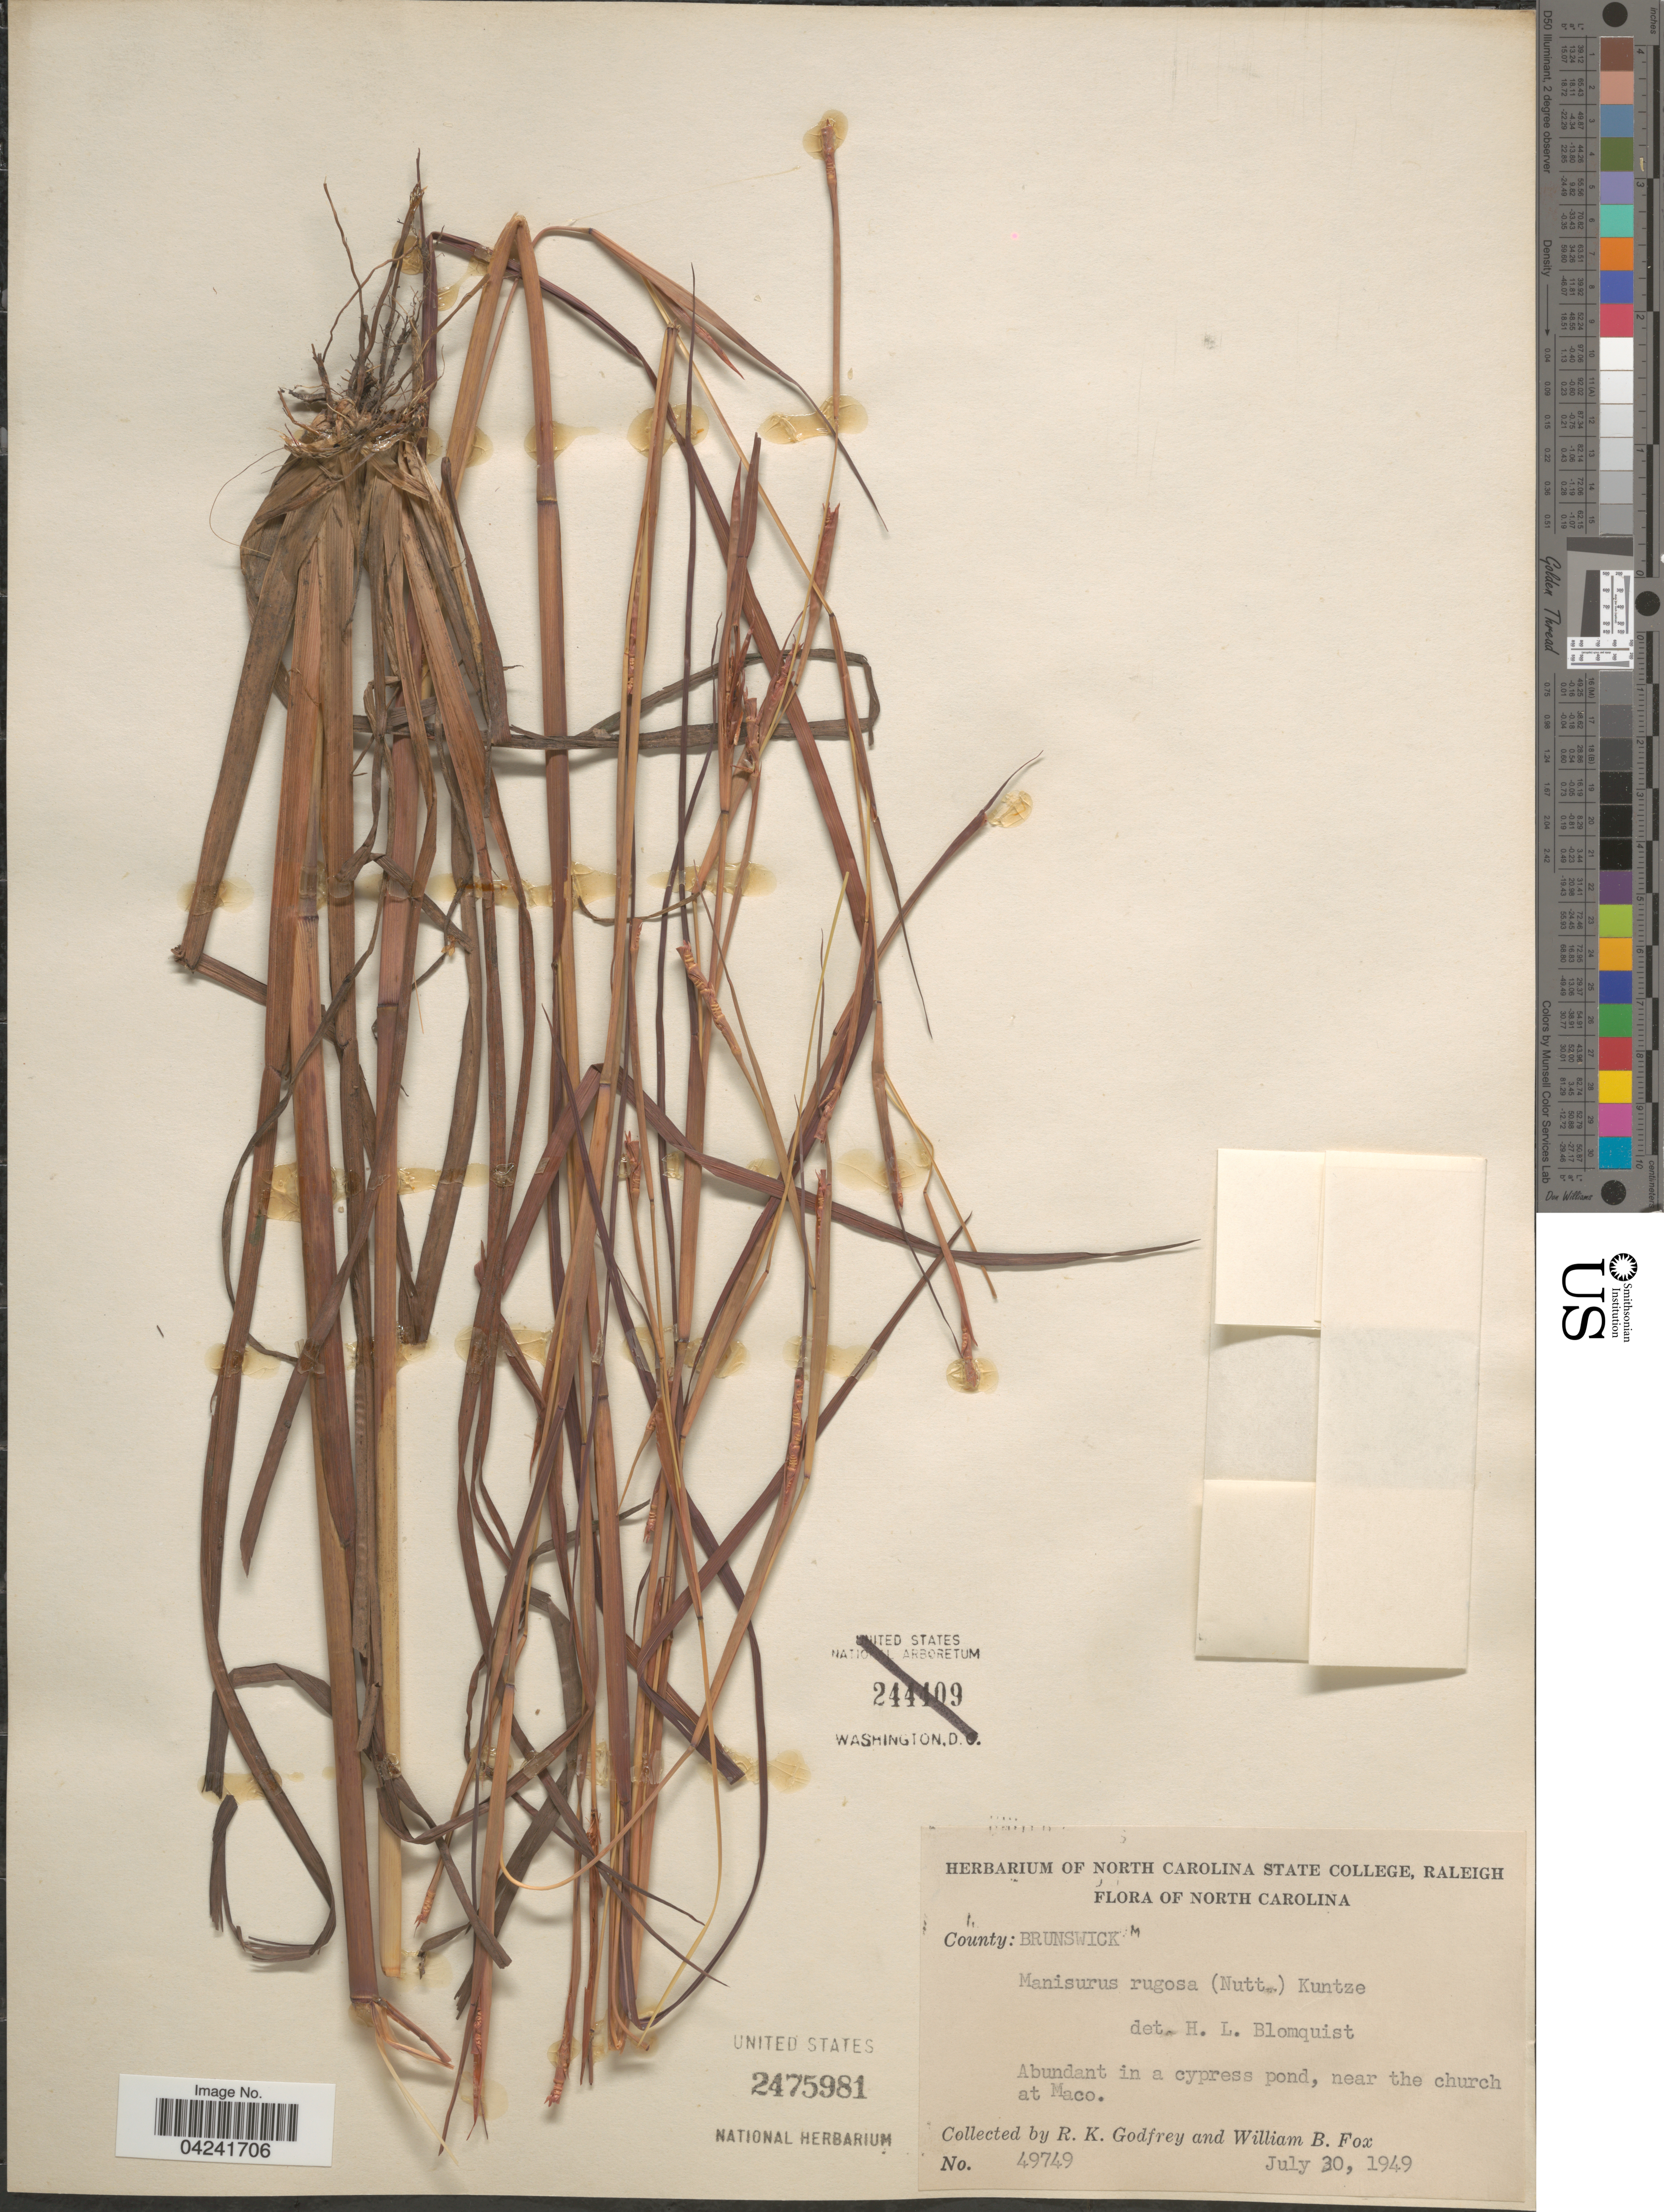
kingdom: Plantae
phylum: Tracheophyta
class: Liliopsida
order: Poales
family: Poaceae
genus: Mnesithea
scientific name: Mnesithea rugosa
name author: (Nutt.) de Koning & Sosef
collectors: R. K. Godfrey & W. B. Fox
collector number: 49749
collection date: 1949-07-30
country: United States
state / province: North Carolina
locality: County: Brunswick. Abundant in a cypress pond, near the church at Maco.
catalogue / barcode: US 2475981